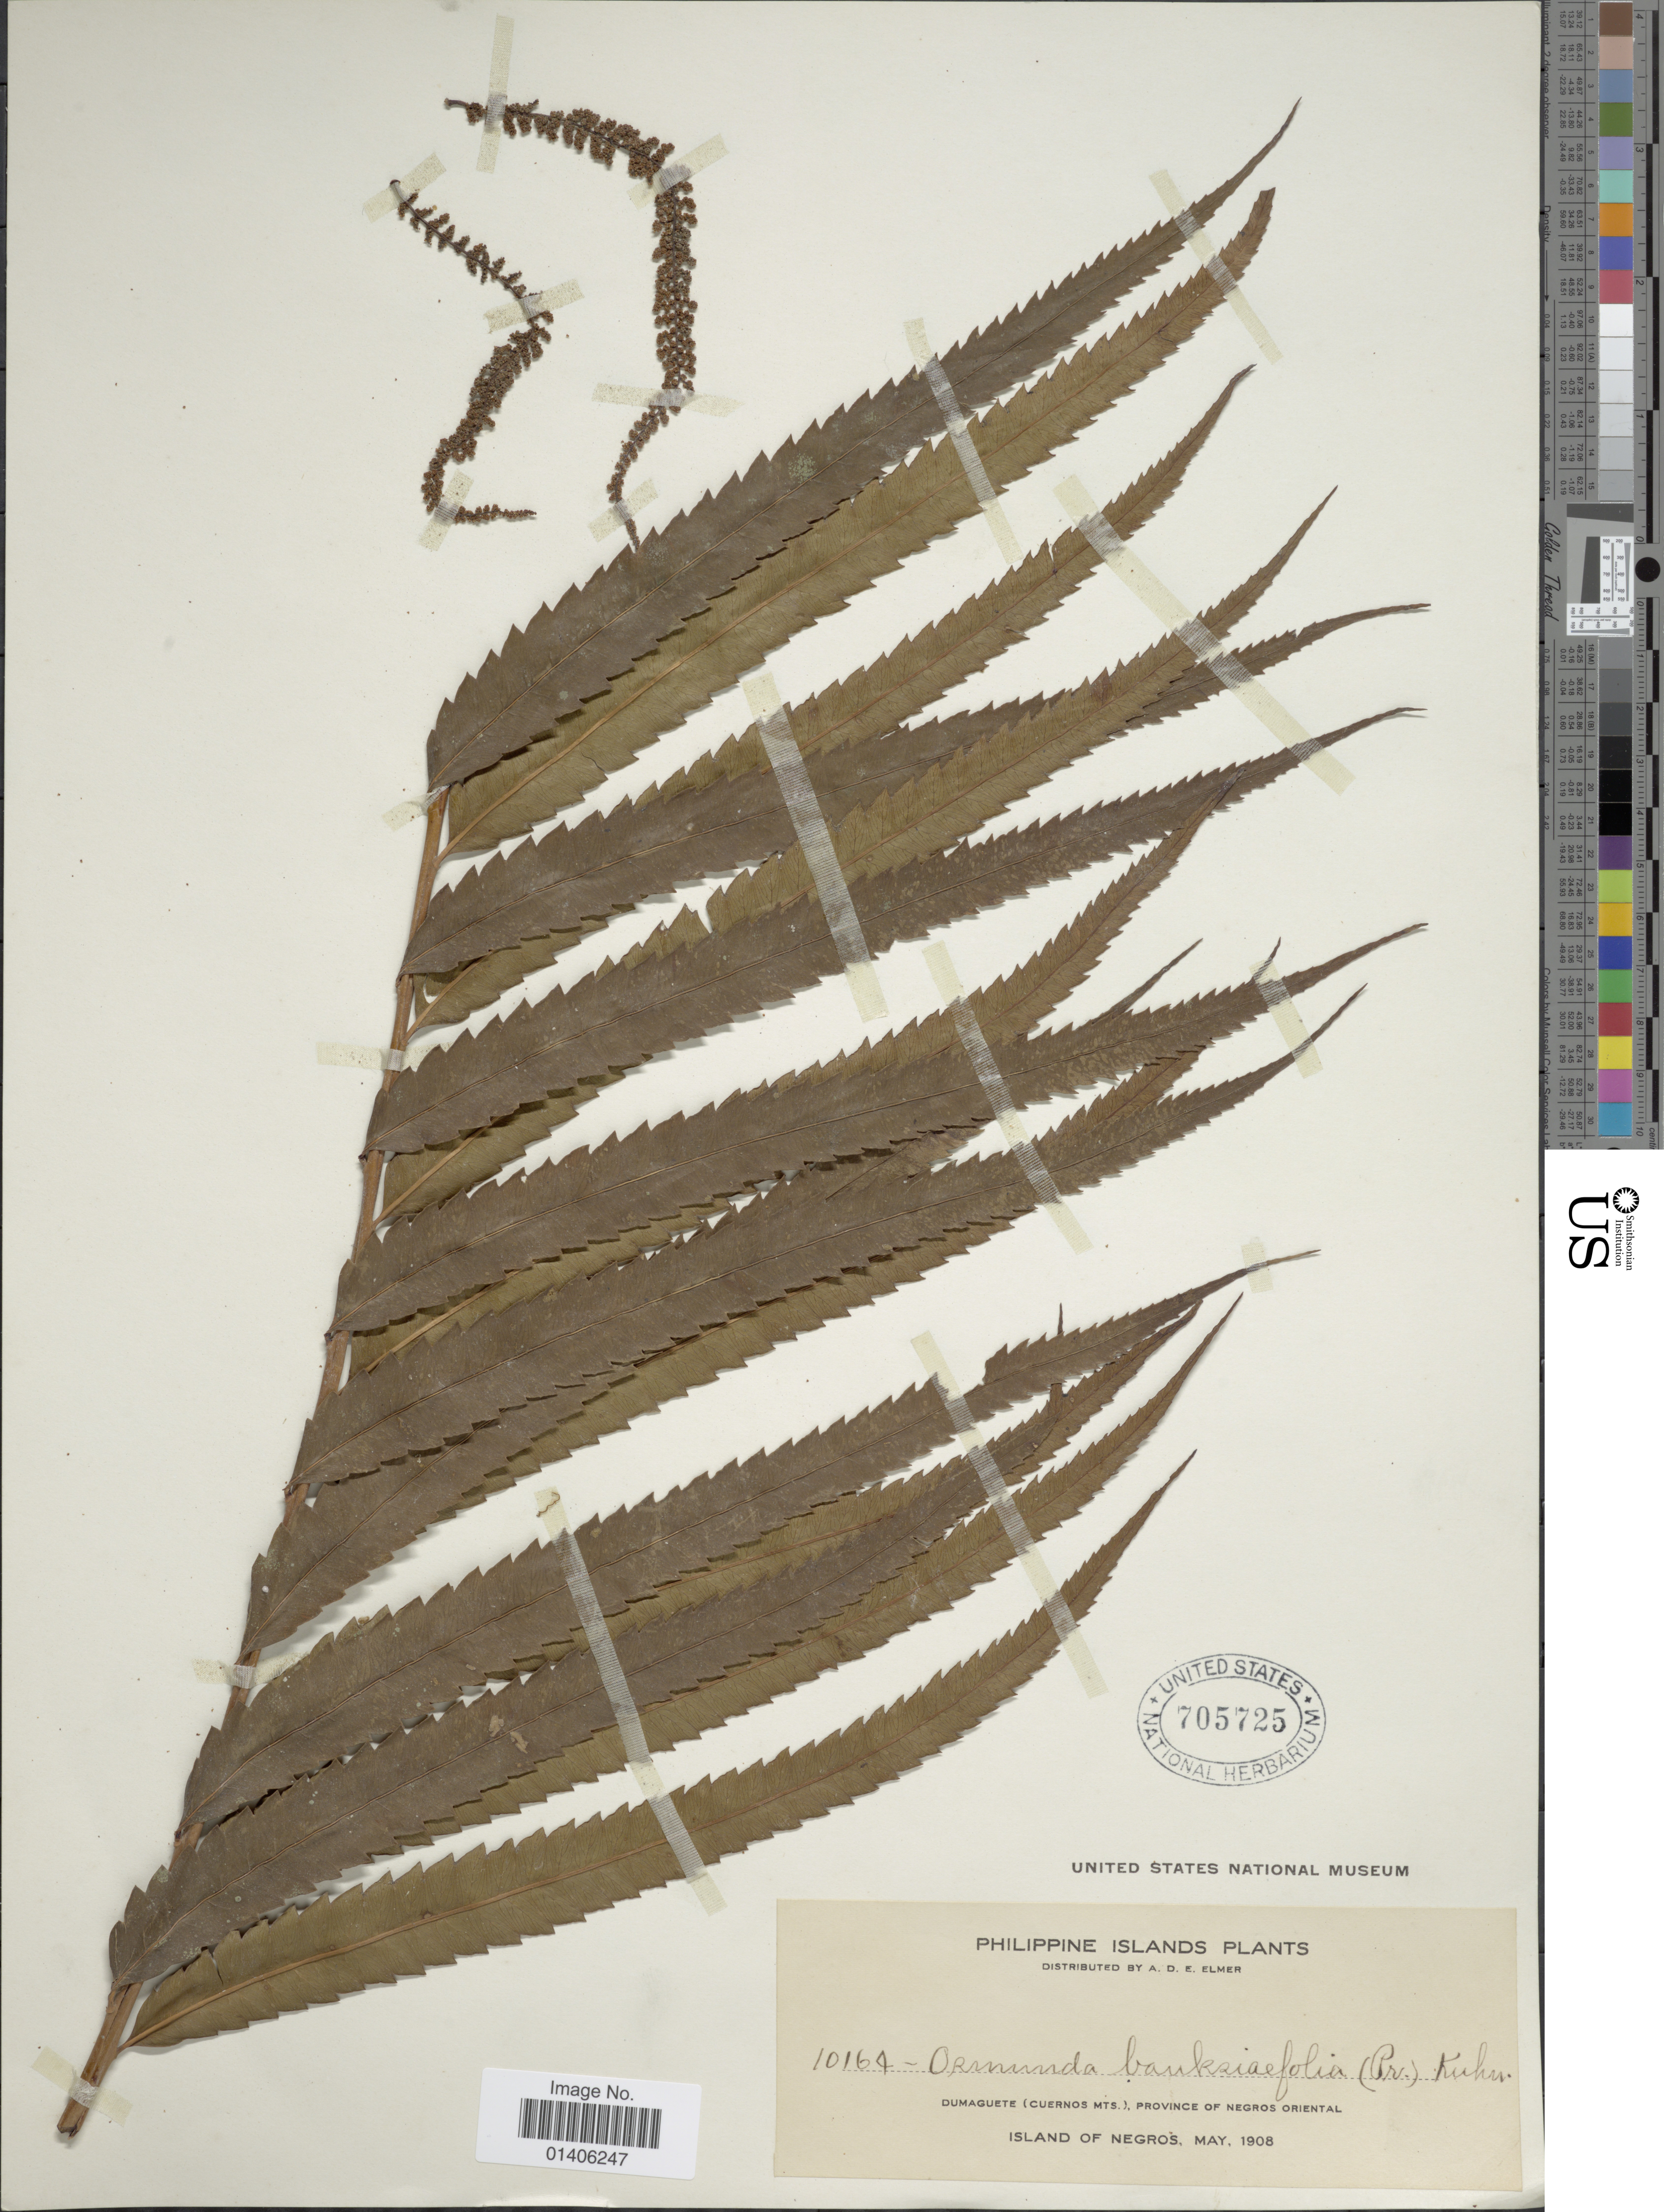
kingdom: Plantae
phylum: Tracheophyta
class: Polypodiopsida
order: Osmundales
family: Osmundaceae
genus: Osmunda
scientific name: Osmunda banksiifolia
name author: (C. Presl) Kuhn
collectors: A. D. E. Elmer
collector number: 10164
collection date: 1908-05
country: Philippines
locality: Dumaguete (Cuernos Mts), Province of Negros Oriental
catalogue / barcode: US 705725